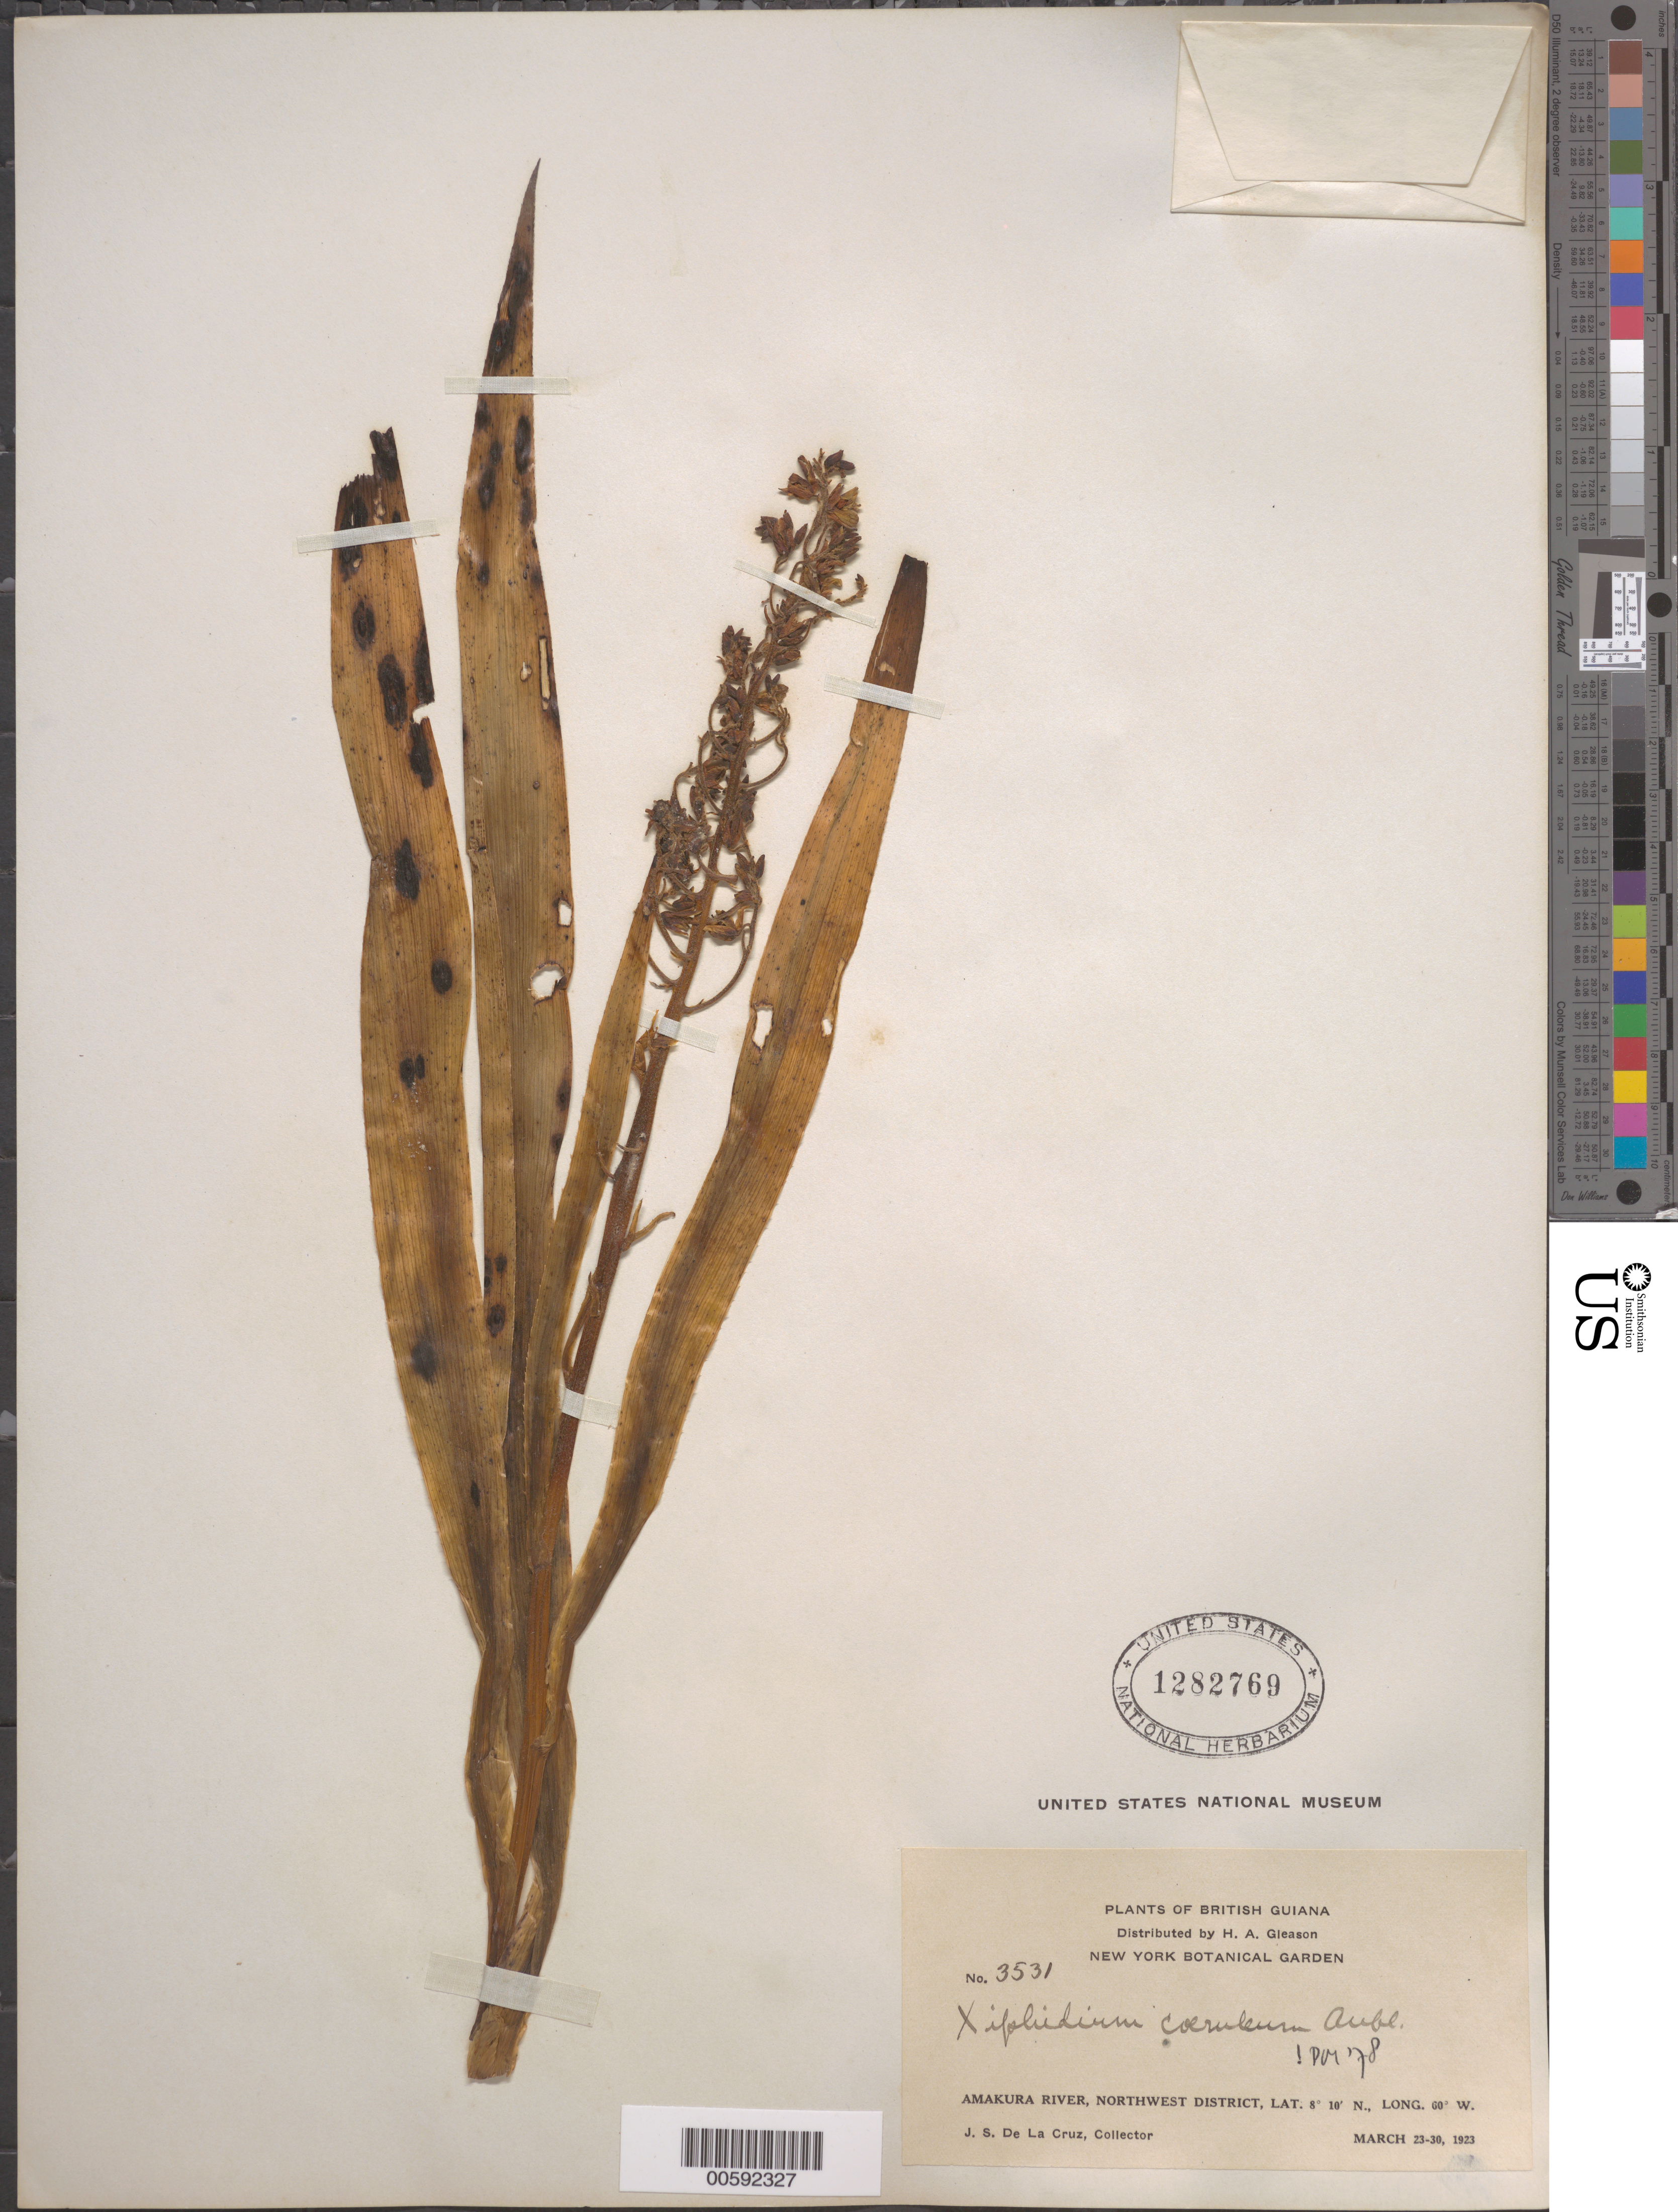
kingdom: Plantae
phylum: Tracheophyta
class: Liliopsida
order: Commelinales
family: Haemodoraceae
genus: Xiphidium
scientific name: Xiphidium caeruleum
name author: Aubl.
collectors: J. S. de la Cruz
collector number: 3531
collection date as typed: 23 Mar 1923 to 30 Mar 1923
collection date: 1923-03-23/1923-03-30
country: Guyana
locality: Amakura River, Northwest Dist.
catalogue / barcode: US 1282769